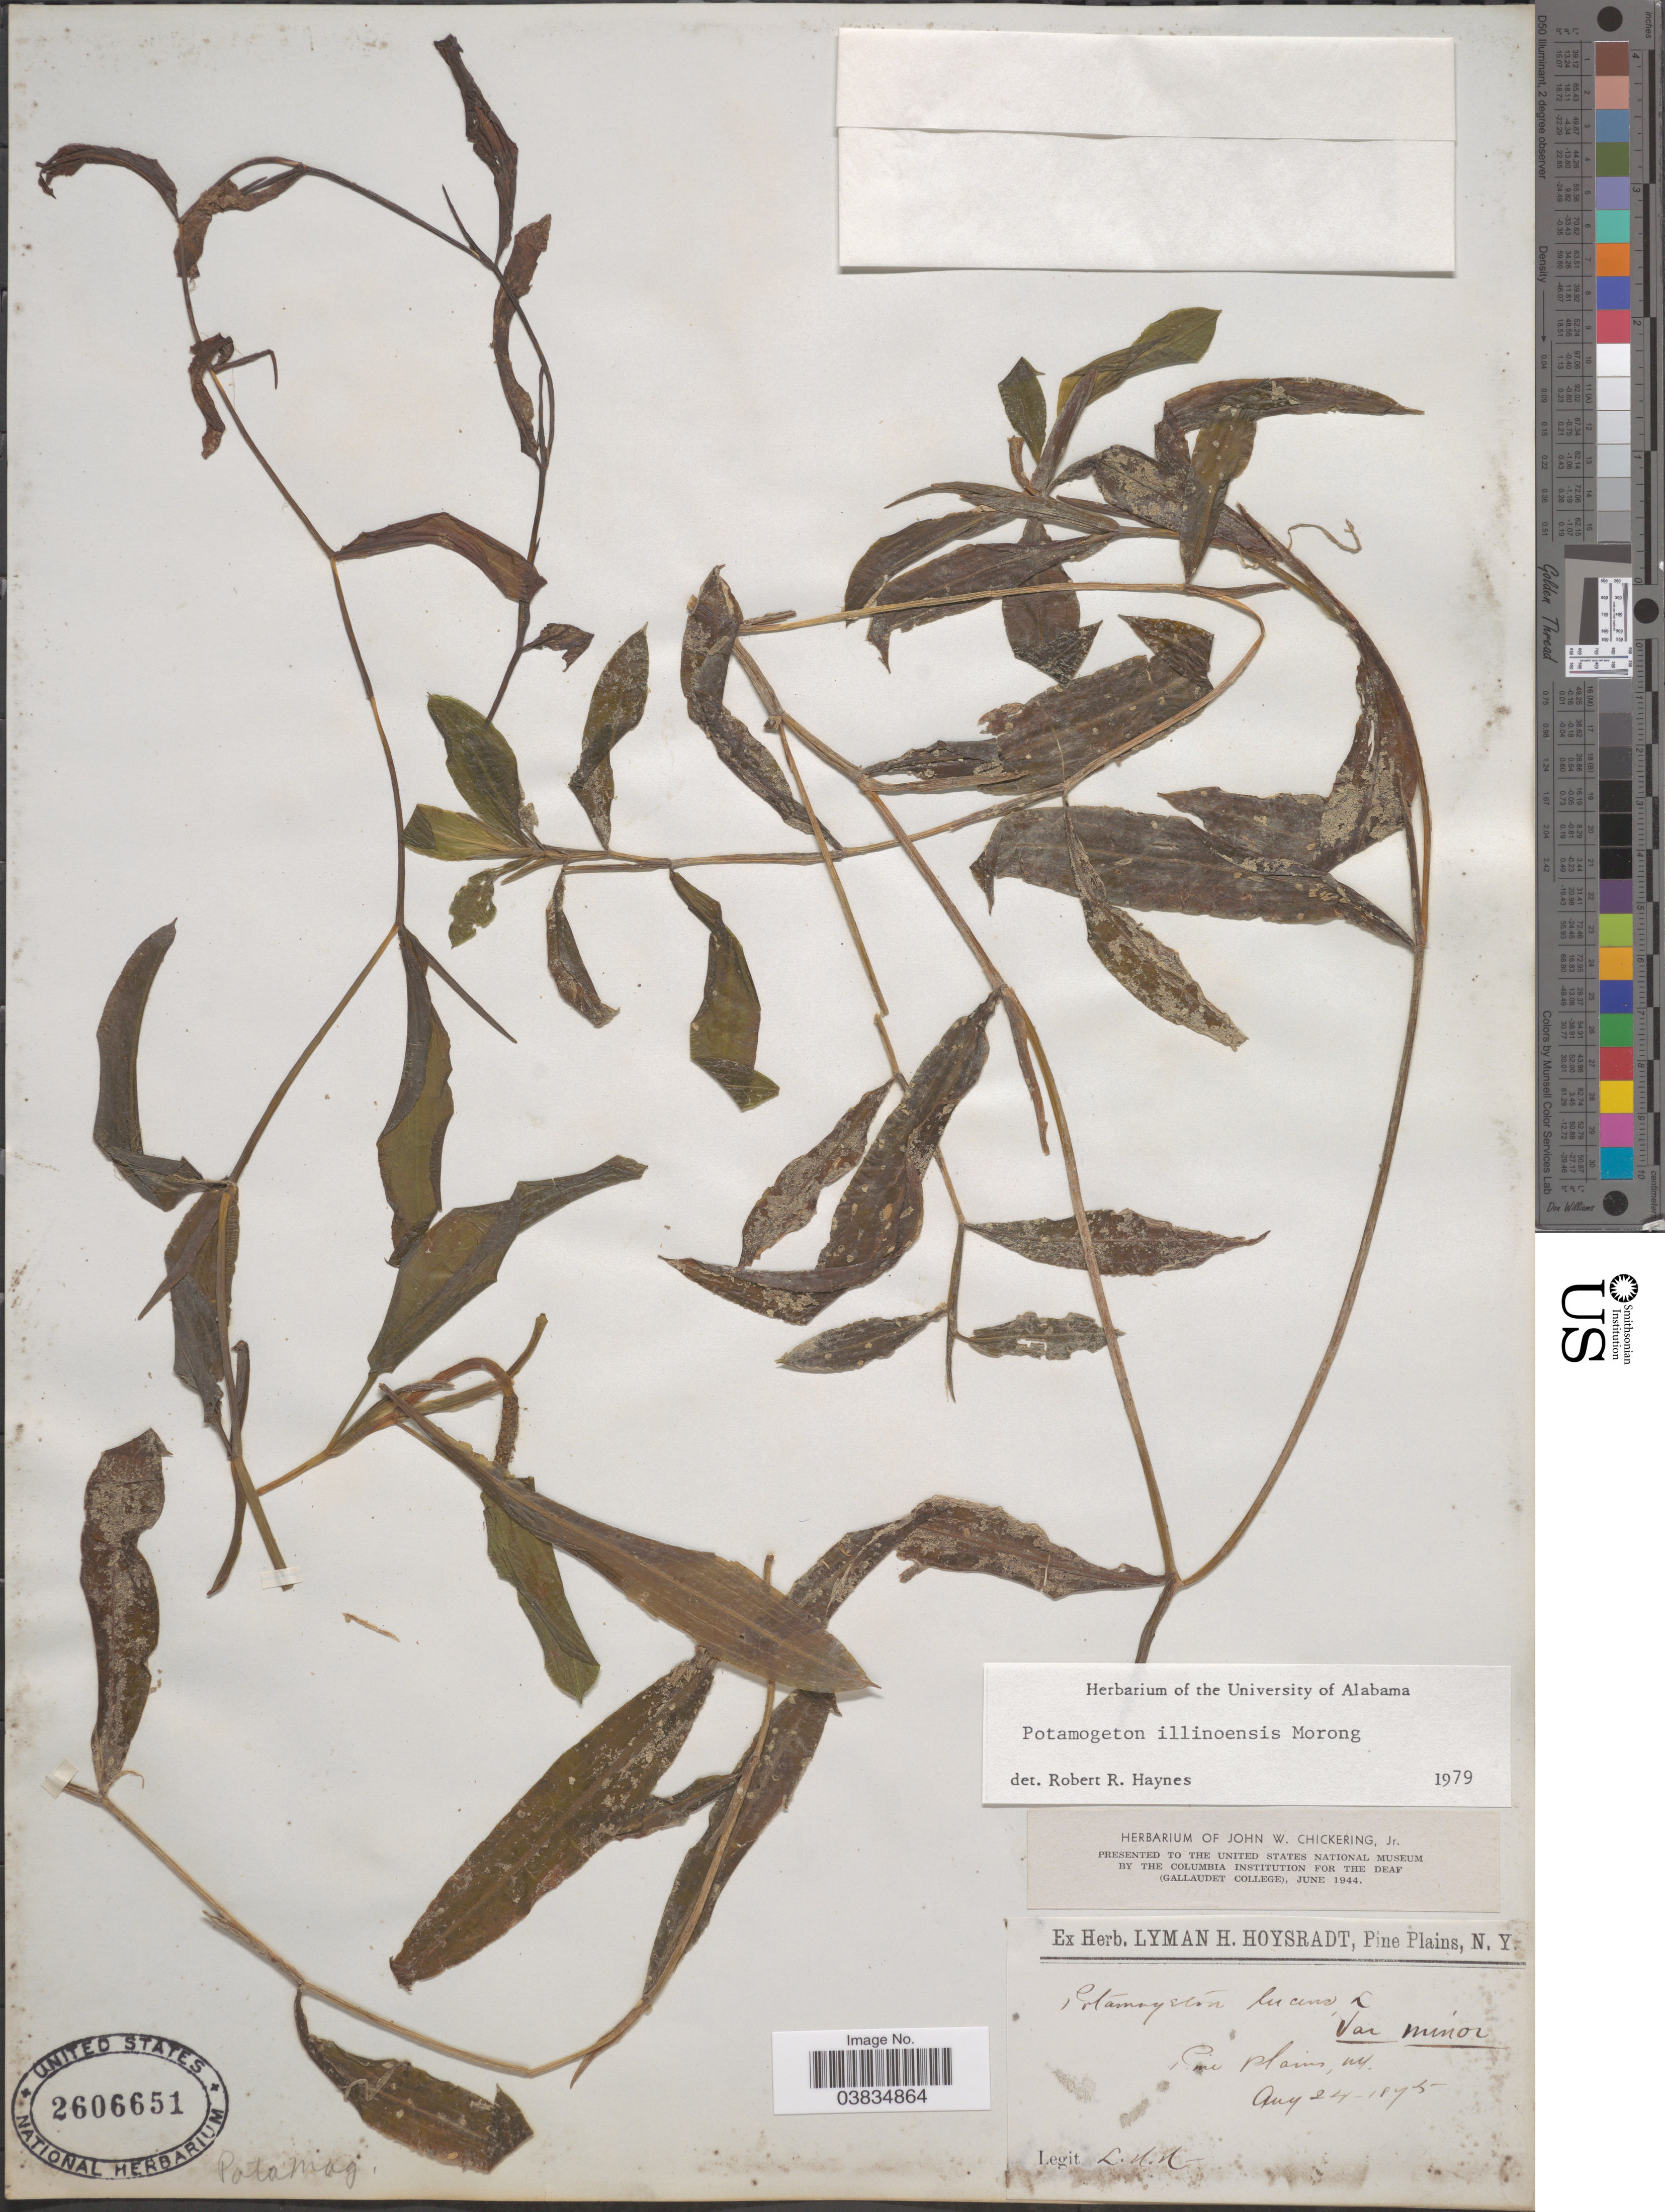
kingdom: Plantae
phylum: Tracheophyta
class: Liliopsida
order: Alismatales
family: Potamogetonaceae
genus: Potamogeton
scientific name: Potamogeton illinoensis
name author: Morong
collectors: L. Hoysradt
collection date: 1875-08-24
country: United States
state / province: New York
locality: Pine Plains.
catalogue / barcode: US 2606651